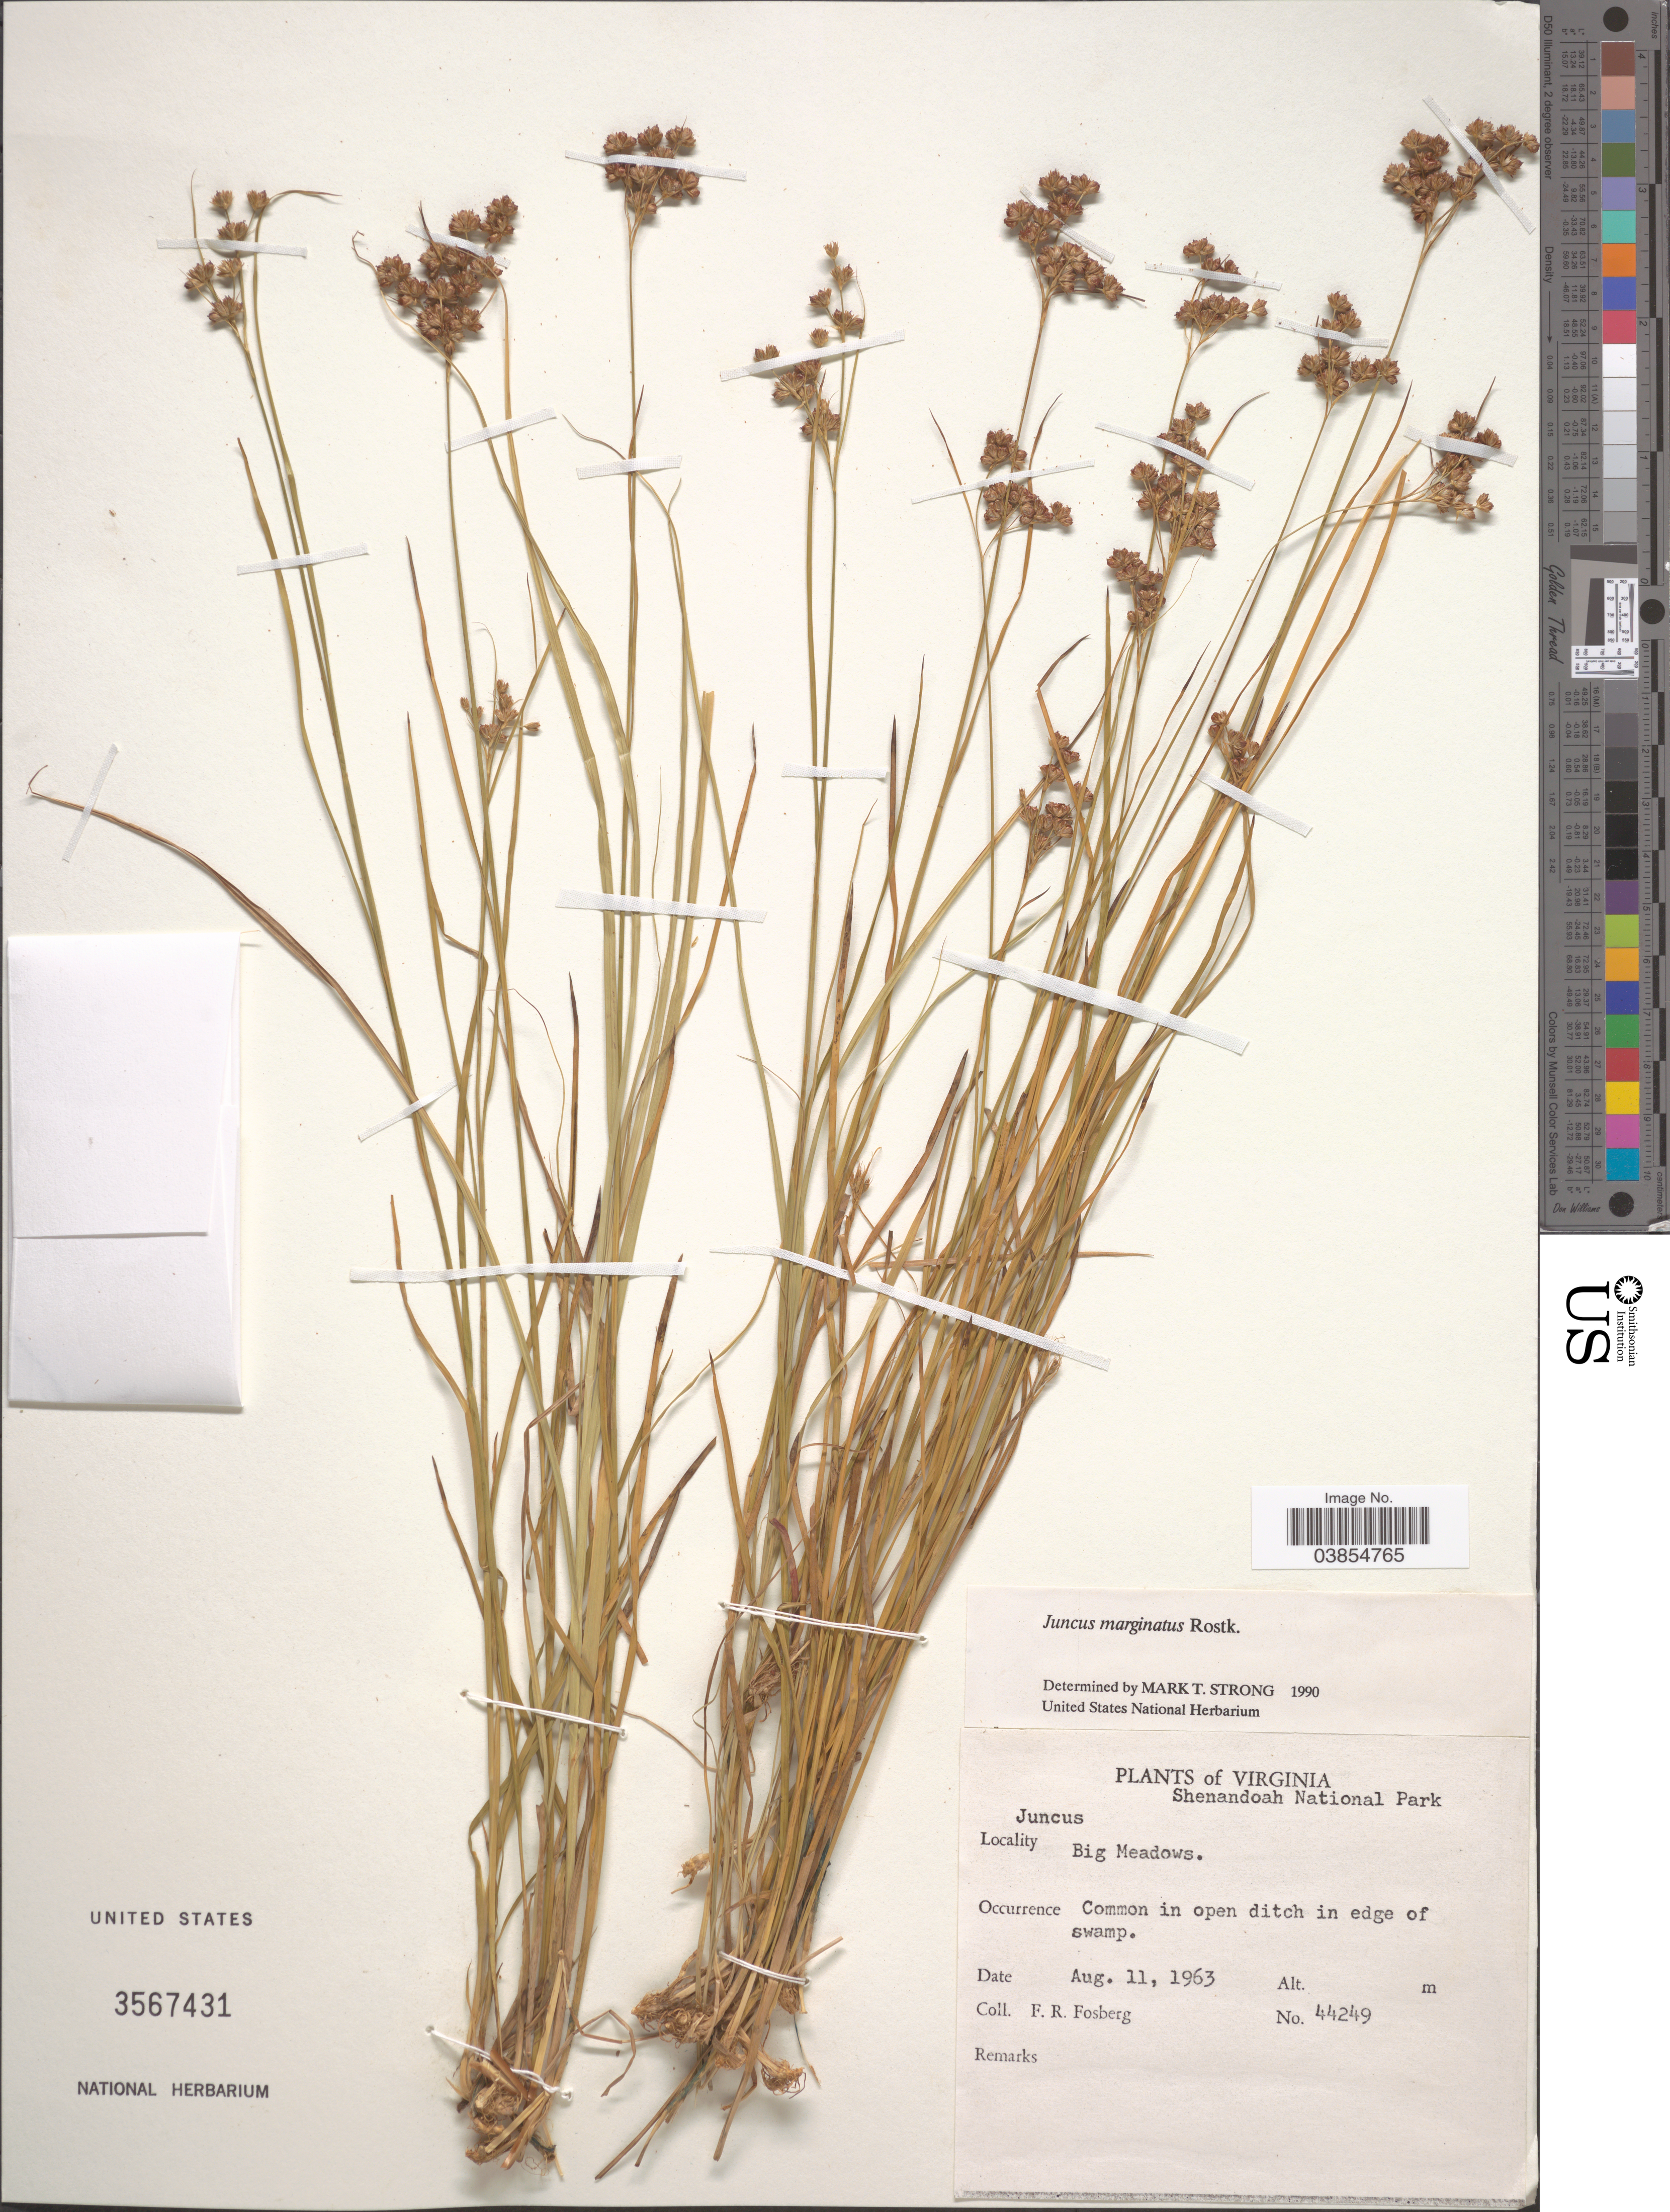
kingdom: Plantae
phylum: Tracheophyta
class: Liliopsida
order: Poales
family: Juncaceae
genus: Juncus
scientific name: Juncus marginatus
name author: Rostk.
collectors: F. R. Fosberg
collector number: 44249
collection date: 1963-08-11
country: United States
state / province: Virginia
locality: Shenandoah National Park. Big Meadows.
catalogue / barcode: US 3567431